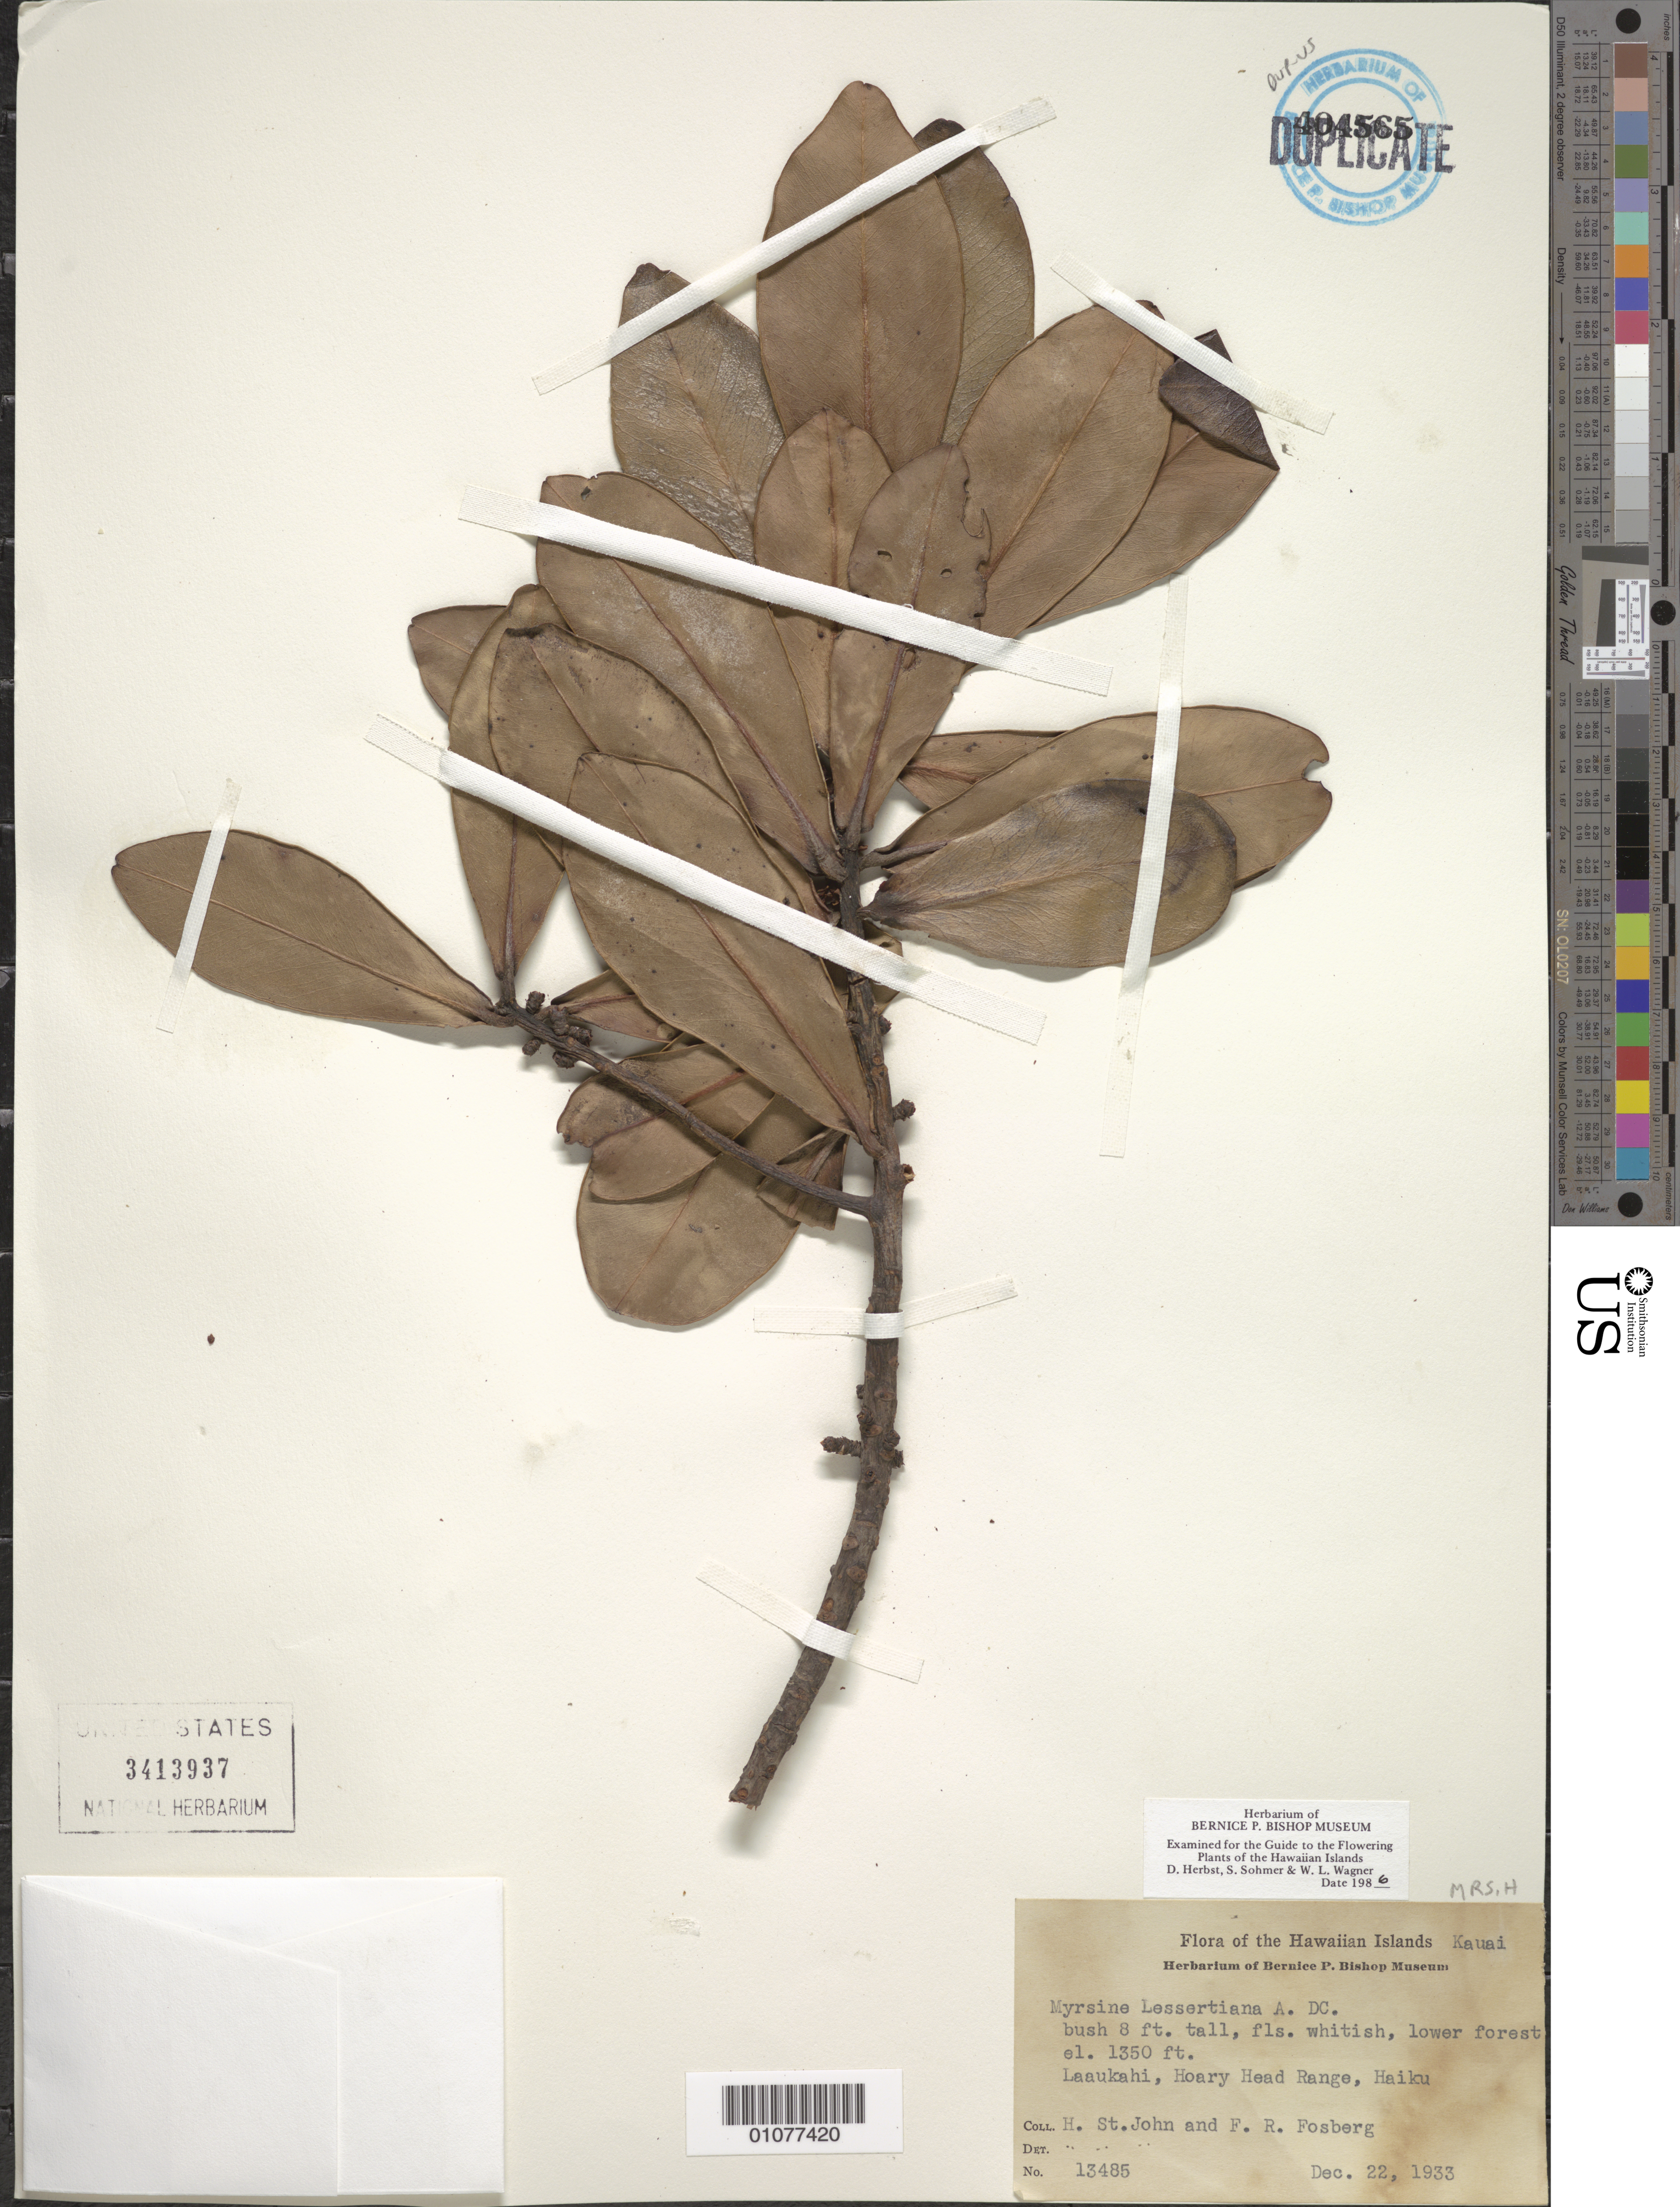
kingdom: Plantae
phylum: Tracheophyta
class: Magnoliopsida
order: Ericales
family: Primulaceae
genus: Myrsine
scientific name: Myrsine lessertiana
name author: A. DC.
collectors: K. R. Wood, S. Gon & M. White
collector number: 13485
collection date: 1998-02-05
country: United States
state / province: Hawaii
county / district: Kaui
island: Kaua'i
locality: Wainiha Balley, very back below Hinalele falls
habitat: lower forest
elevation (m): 579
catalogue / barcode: US 3413937